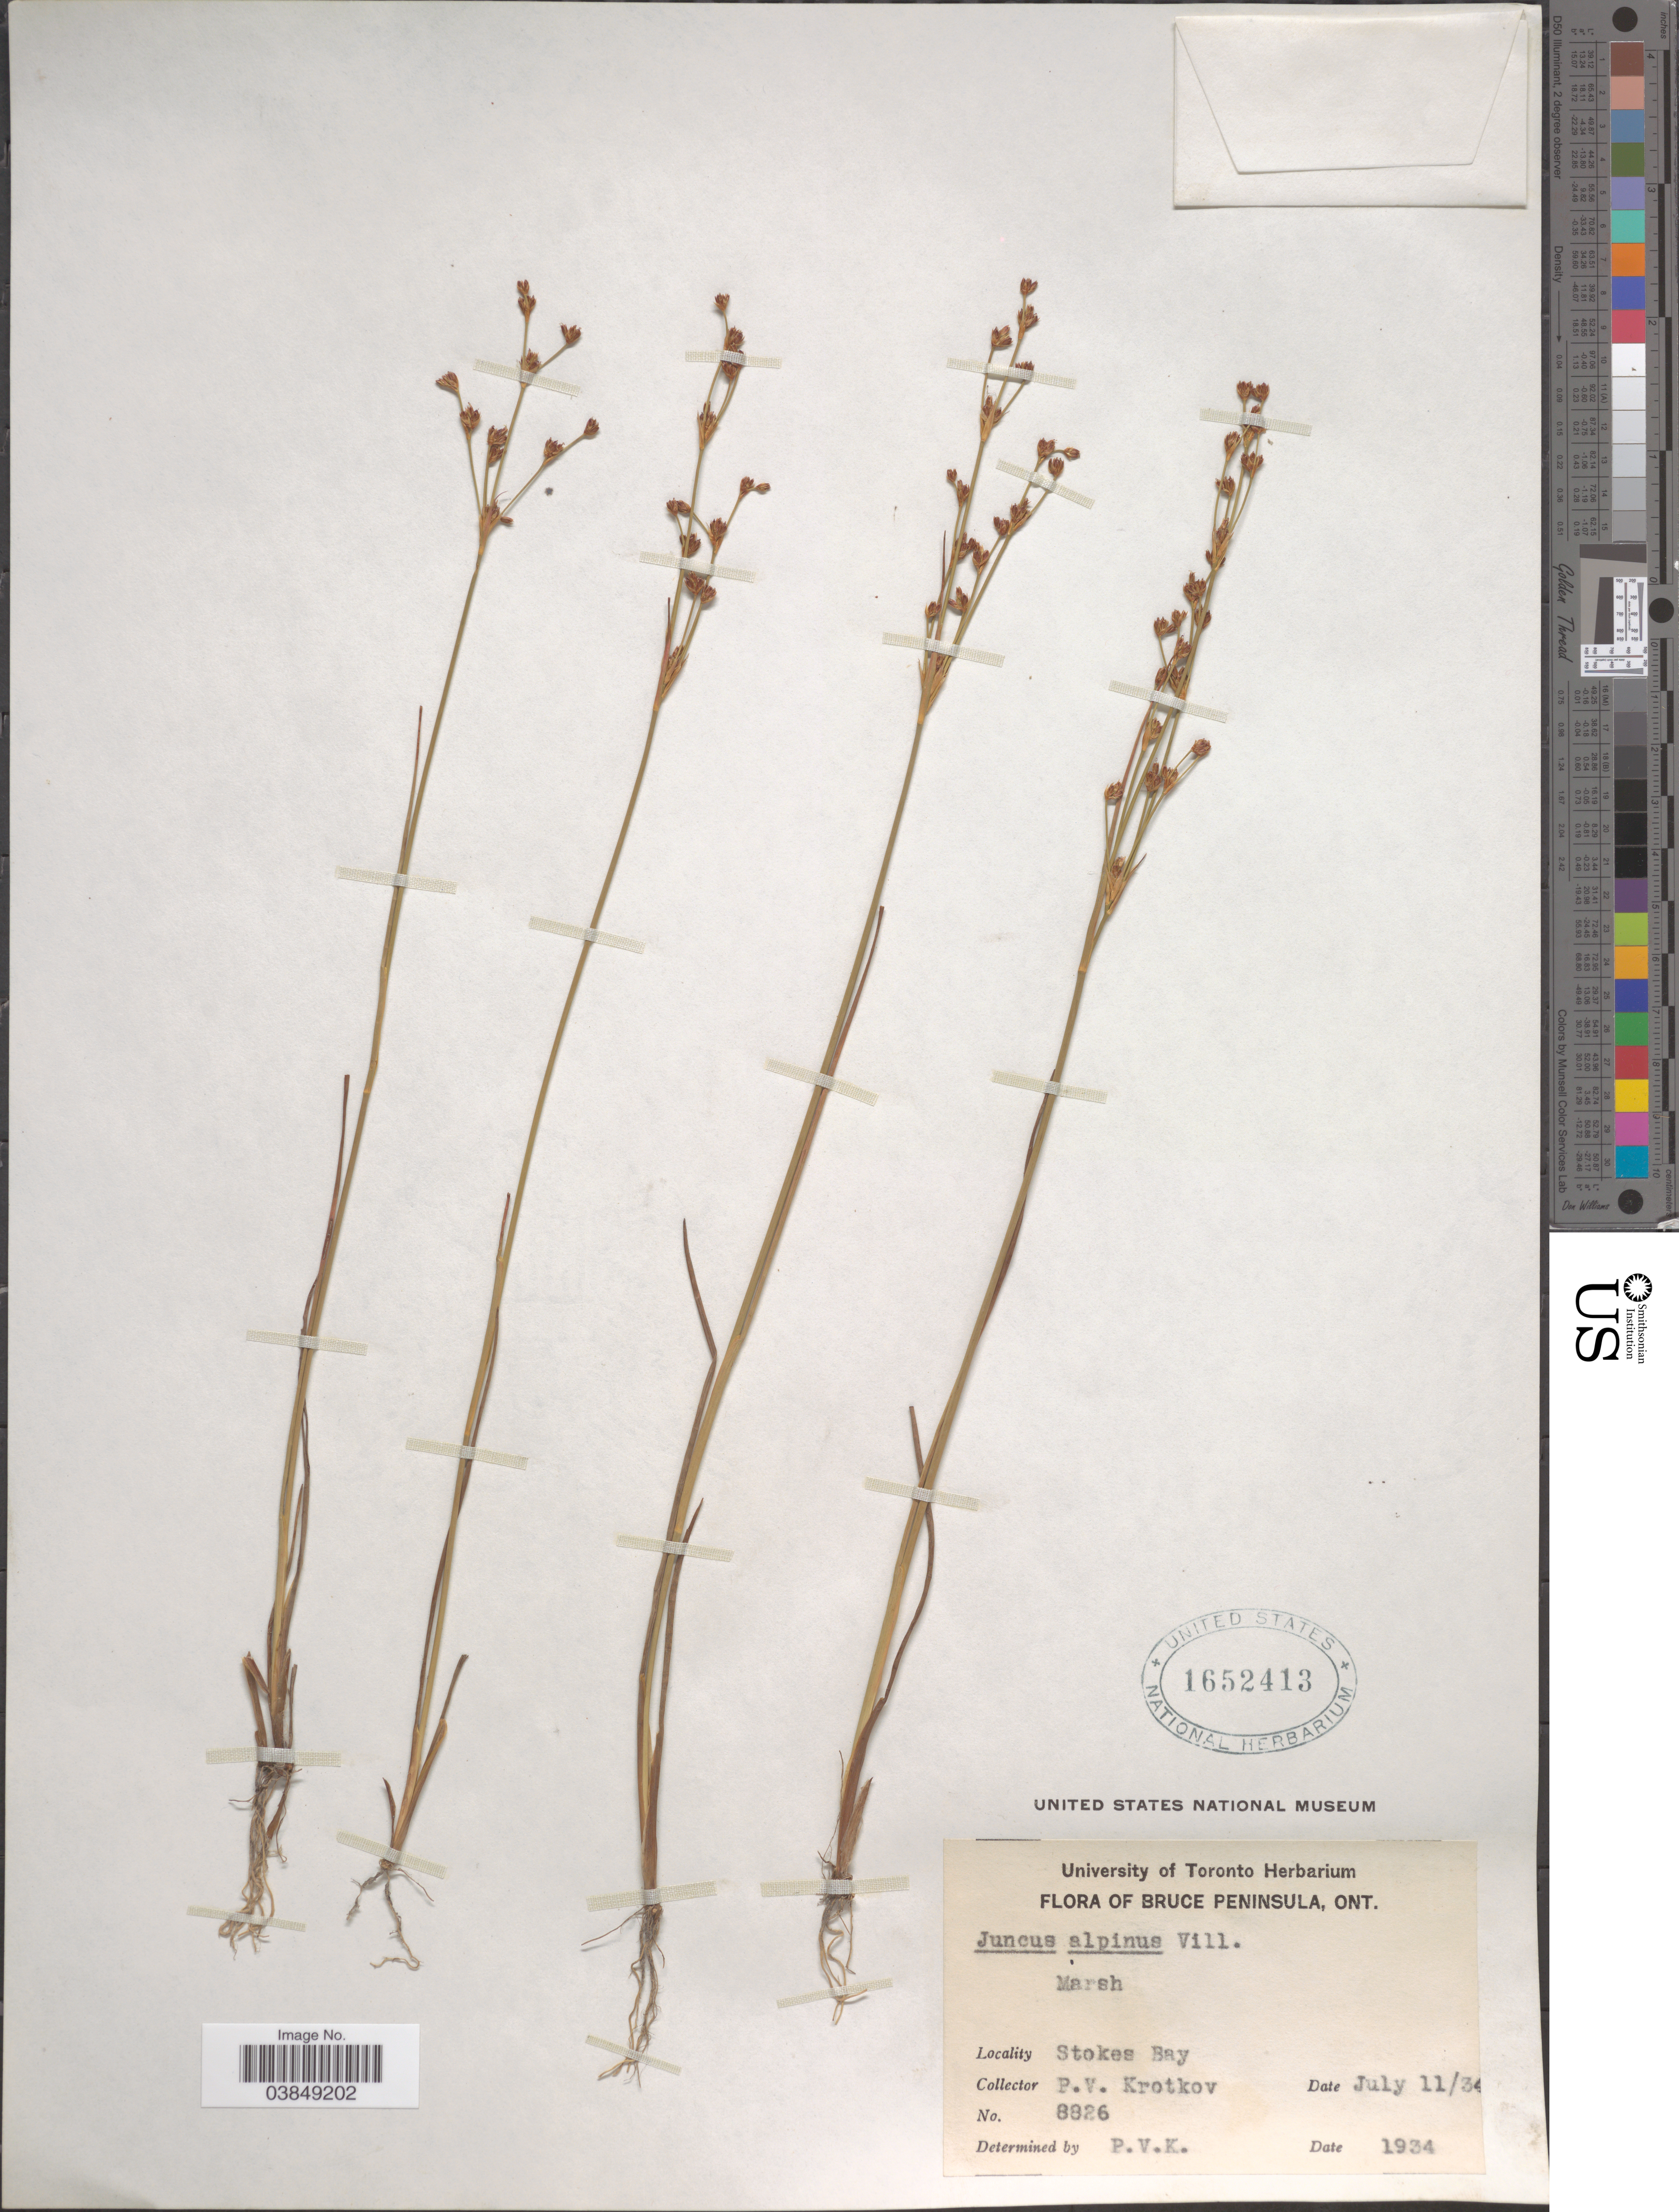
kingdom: Plantae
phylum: Tracheophyta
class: Liliopsida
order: Poales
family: Juncaceae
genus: Juncus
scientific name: Juncus alpinus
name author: Vill.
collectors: P. V. Krotkov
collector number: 8826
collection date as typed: Transcribed d/m/y: 11/7/34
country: Canada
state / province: Ontario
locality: Bruce Peninsula. Stokes Bay.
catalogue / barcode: US 1652413